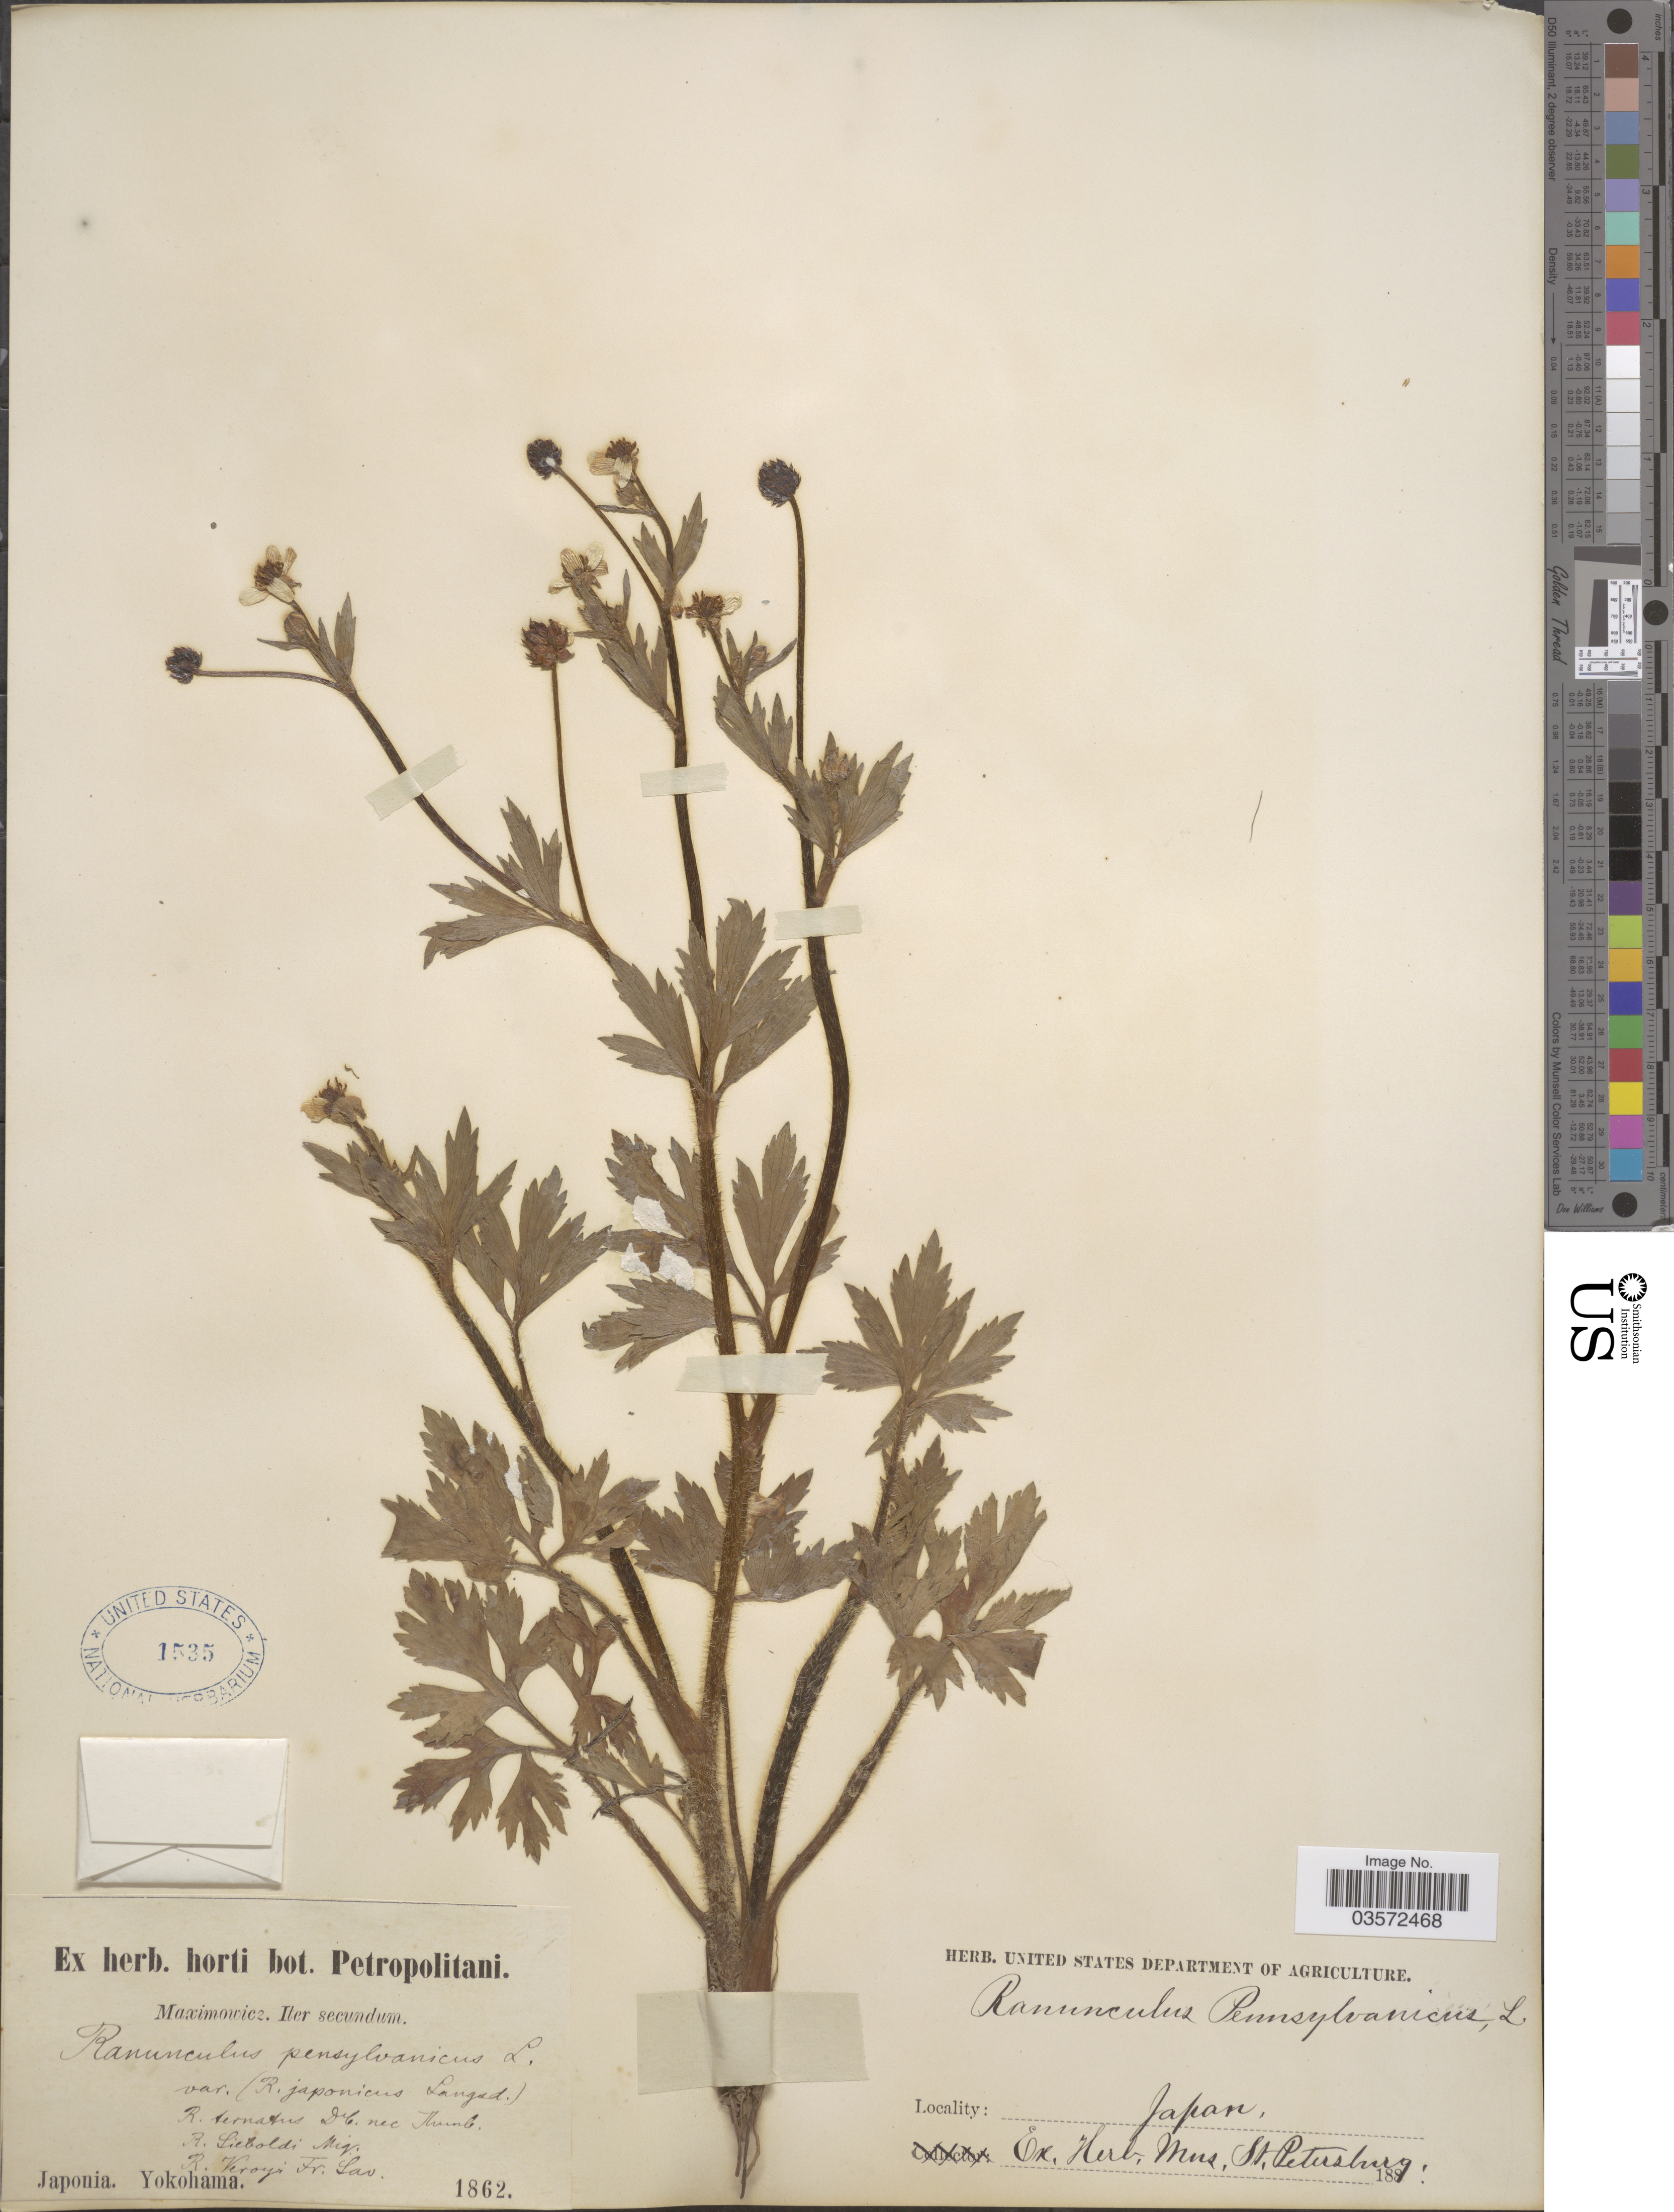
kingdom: Plantae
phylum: Tracheophyta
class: Magnoliopsida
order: Ranunculales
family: Ranunculaceae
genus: Ranunculus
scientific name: Ranunculus chinensis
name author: Bunge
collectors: Maximowicz, --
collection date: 1862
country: Japan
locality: Yokohama.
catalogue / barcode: US 1535